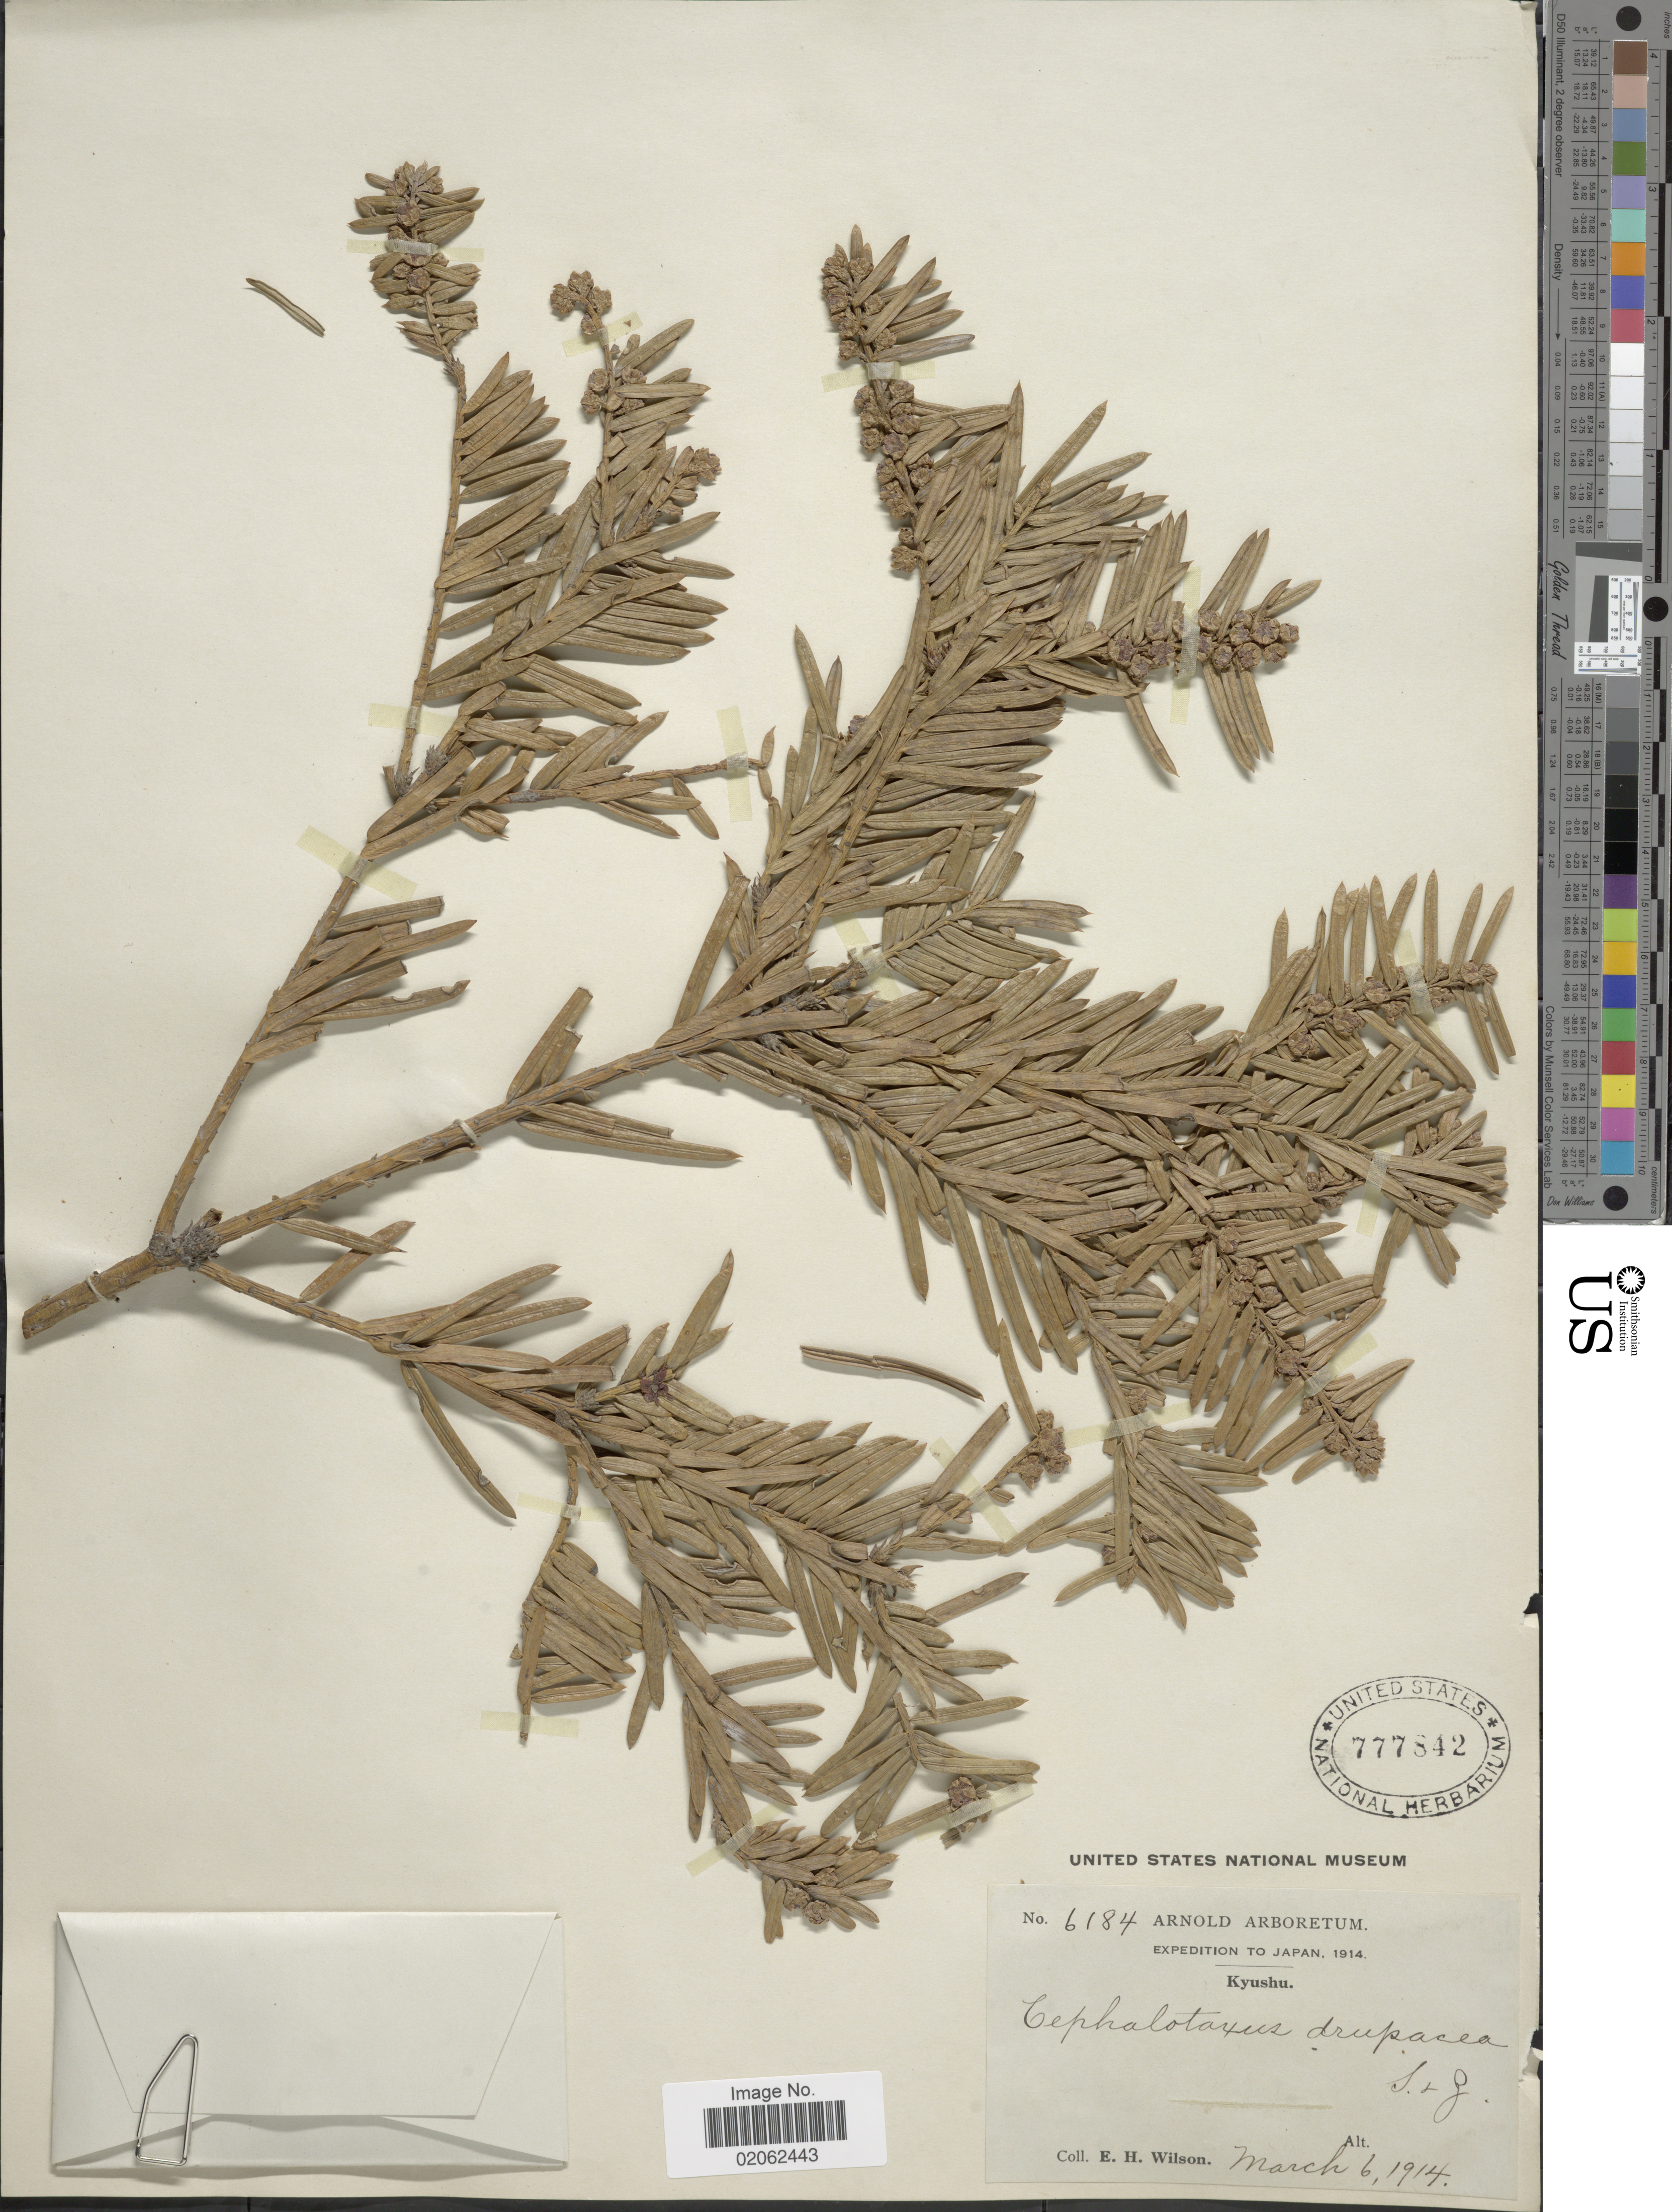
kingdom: Plantae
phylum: Tracheophyta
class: Pinopsida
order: Pinales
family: Cephalotaxaceae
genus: Cephalotaxus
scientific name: Cephalotaxus harringtonia var. drupacea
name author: (Siebold & Zucc.) Koidz.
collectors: E. Wilson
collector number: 6184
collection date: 1914-03-06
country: Japan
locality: Kyushu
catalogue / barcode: US 777842